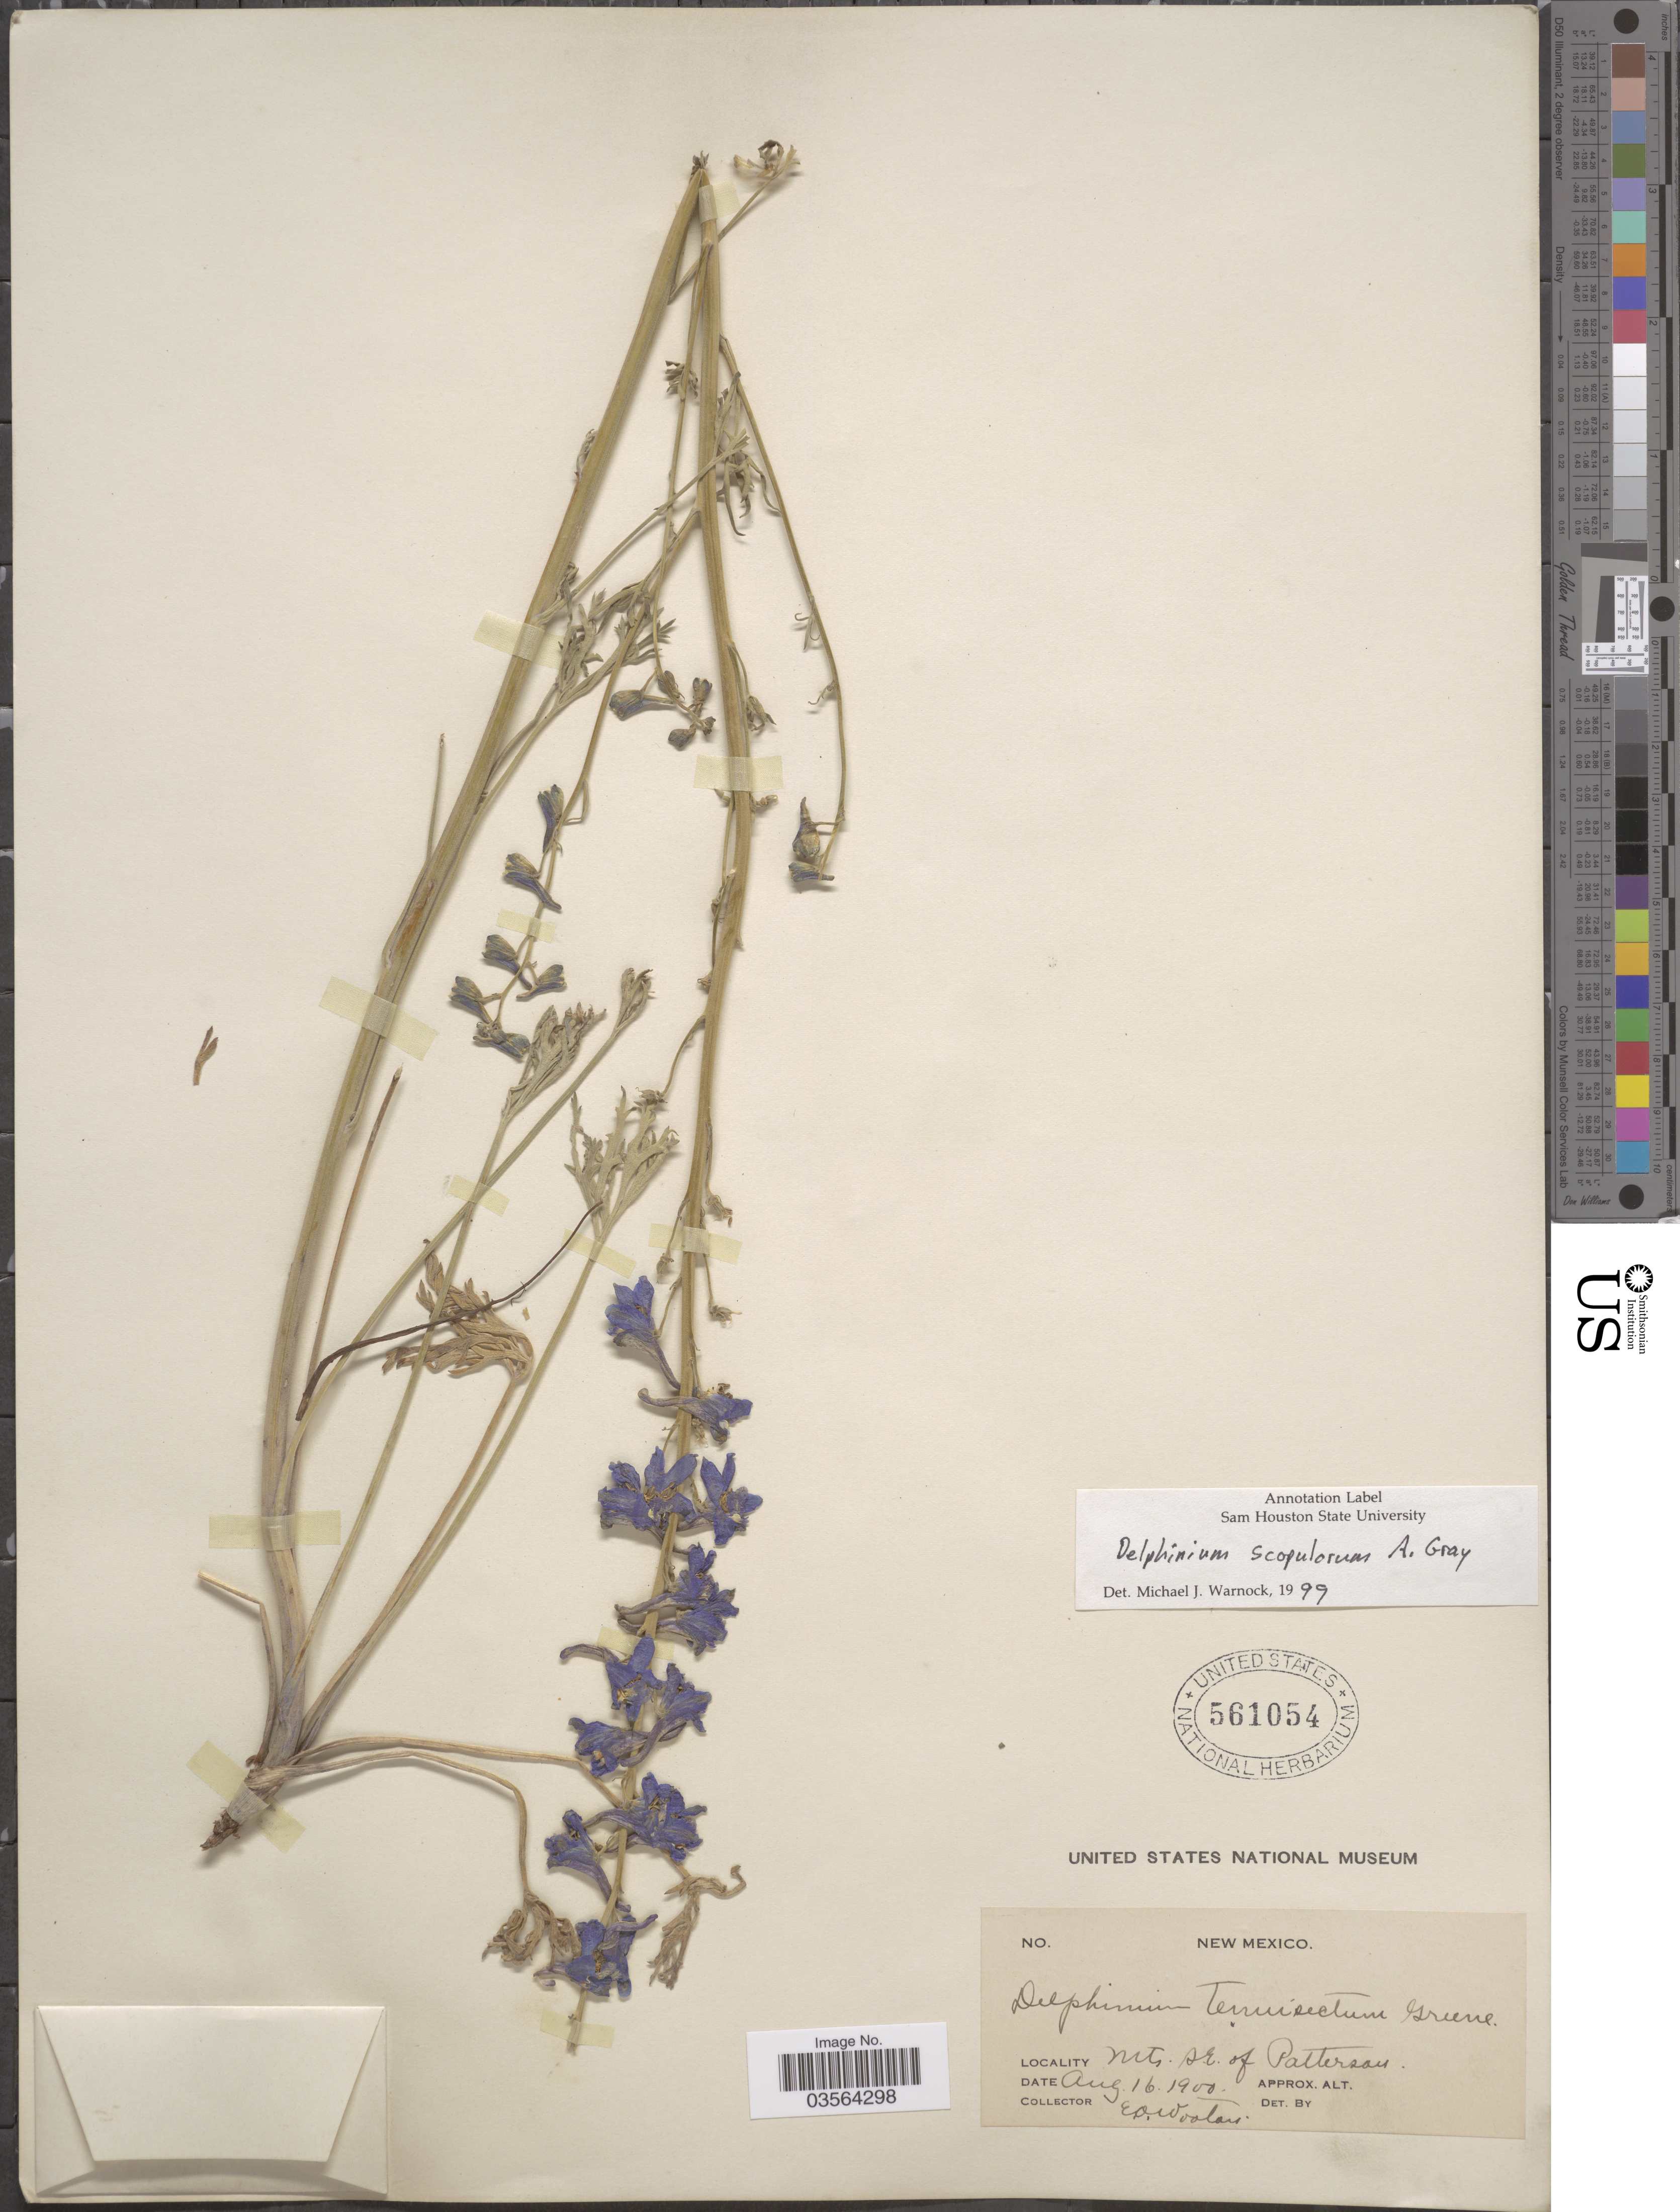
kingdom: Plantae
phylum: Tracheophyta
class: Magnoliopsida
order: Ranunculales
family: Ranunculaceae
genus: Delphinium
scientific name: Delphinium scopulorum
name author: A. Gray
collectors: E. O. Wooton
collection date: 1900-08-16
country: United States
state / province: New Mexico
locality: Mts. S.E. of Patterson.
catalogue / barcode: US 561054